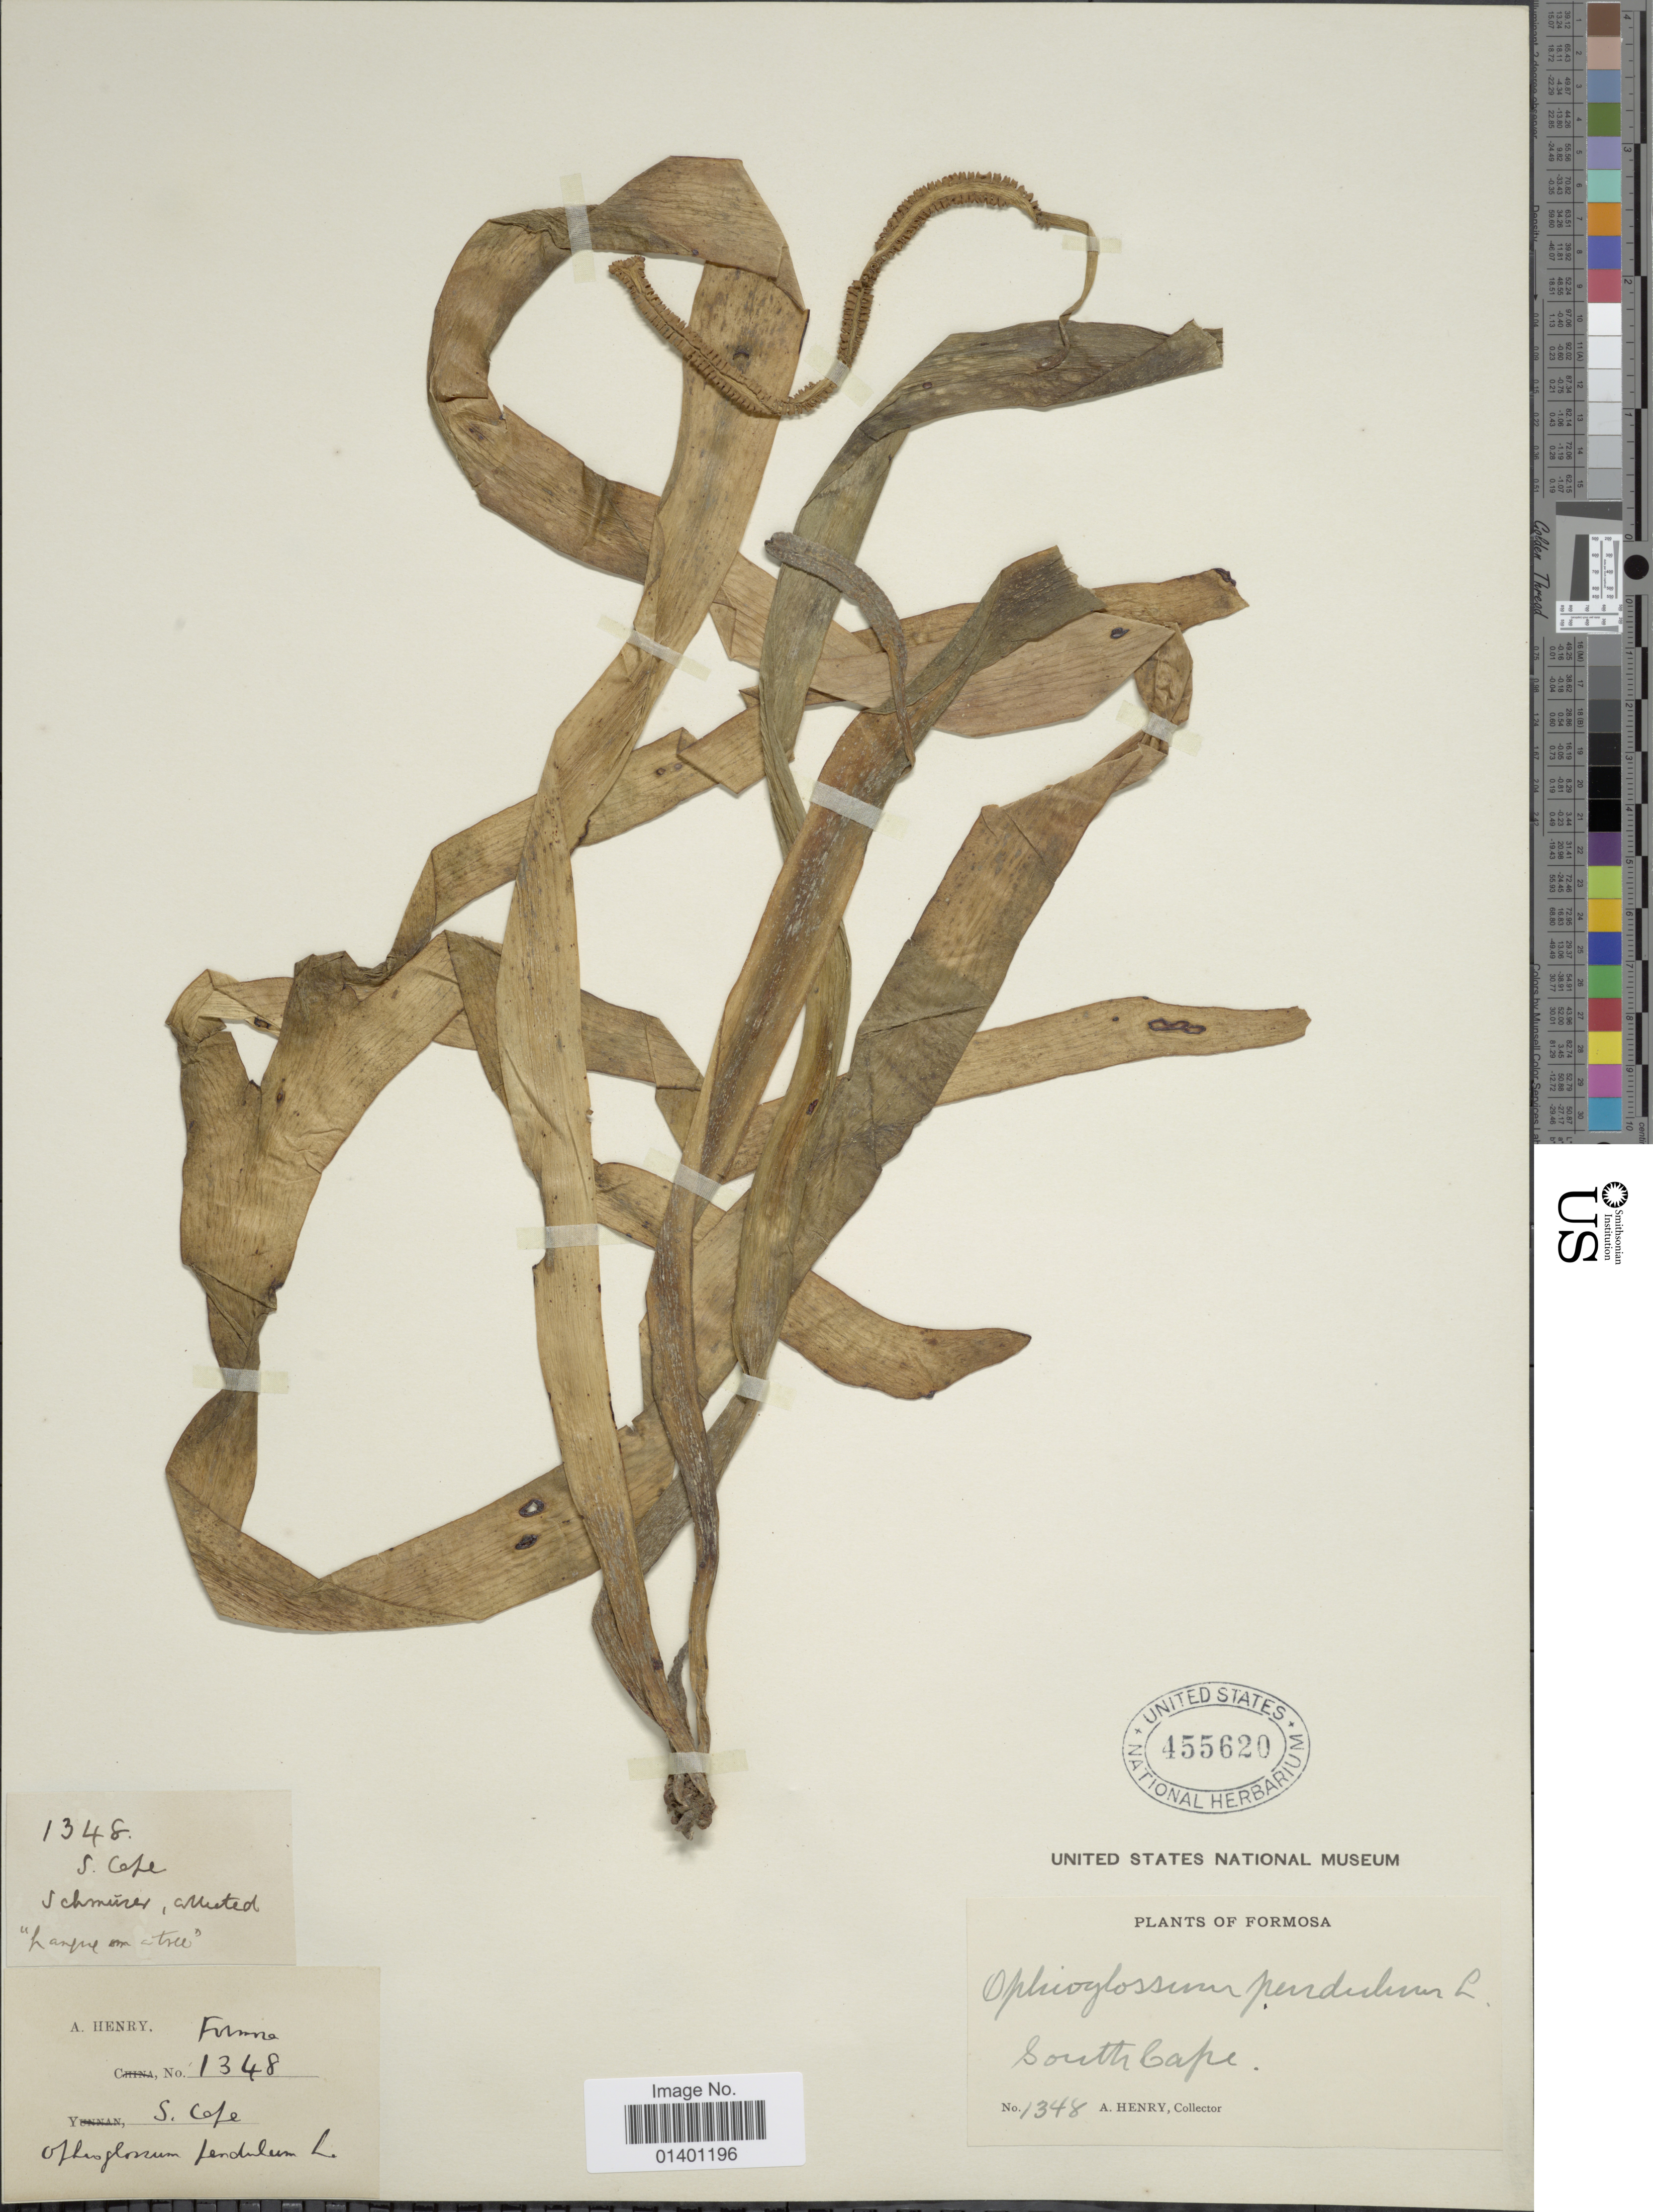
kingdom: Plantae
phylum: Tracheophyta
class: Polypodiopsida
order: Ophioglossales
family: Ophioglossaceae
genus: Ophioglossum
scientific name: Ophioglossum pendulum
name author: L.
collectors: A. Henry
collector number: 1348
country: Taiwan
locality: Formosa, South Cape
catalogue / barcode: US 455620